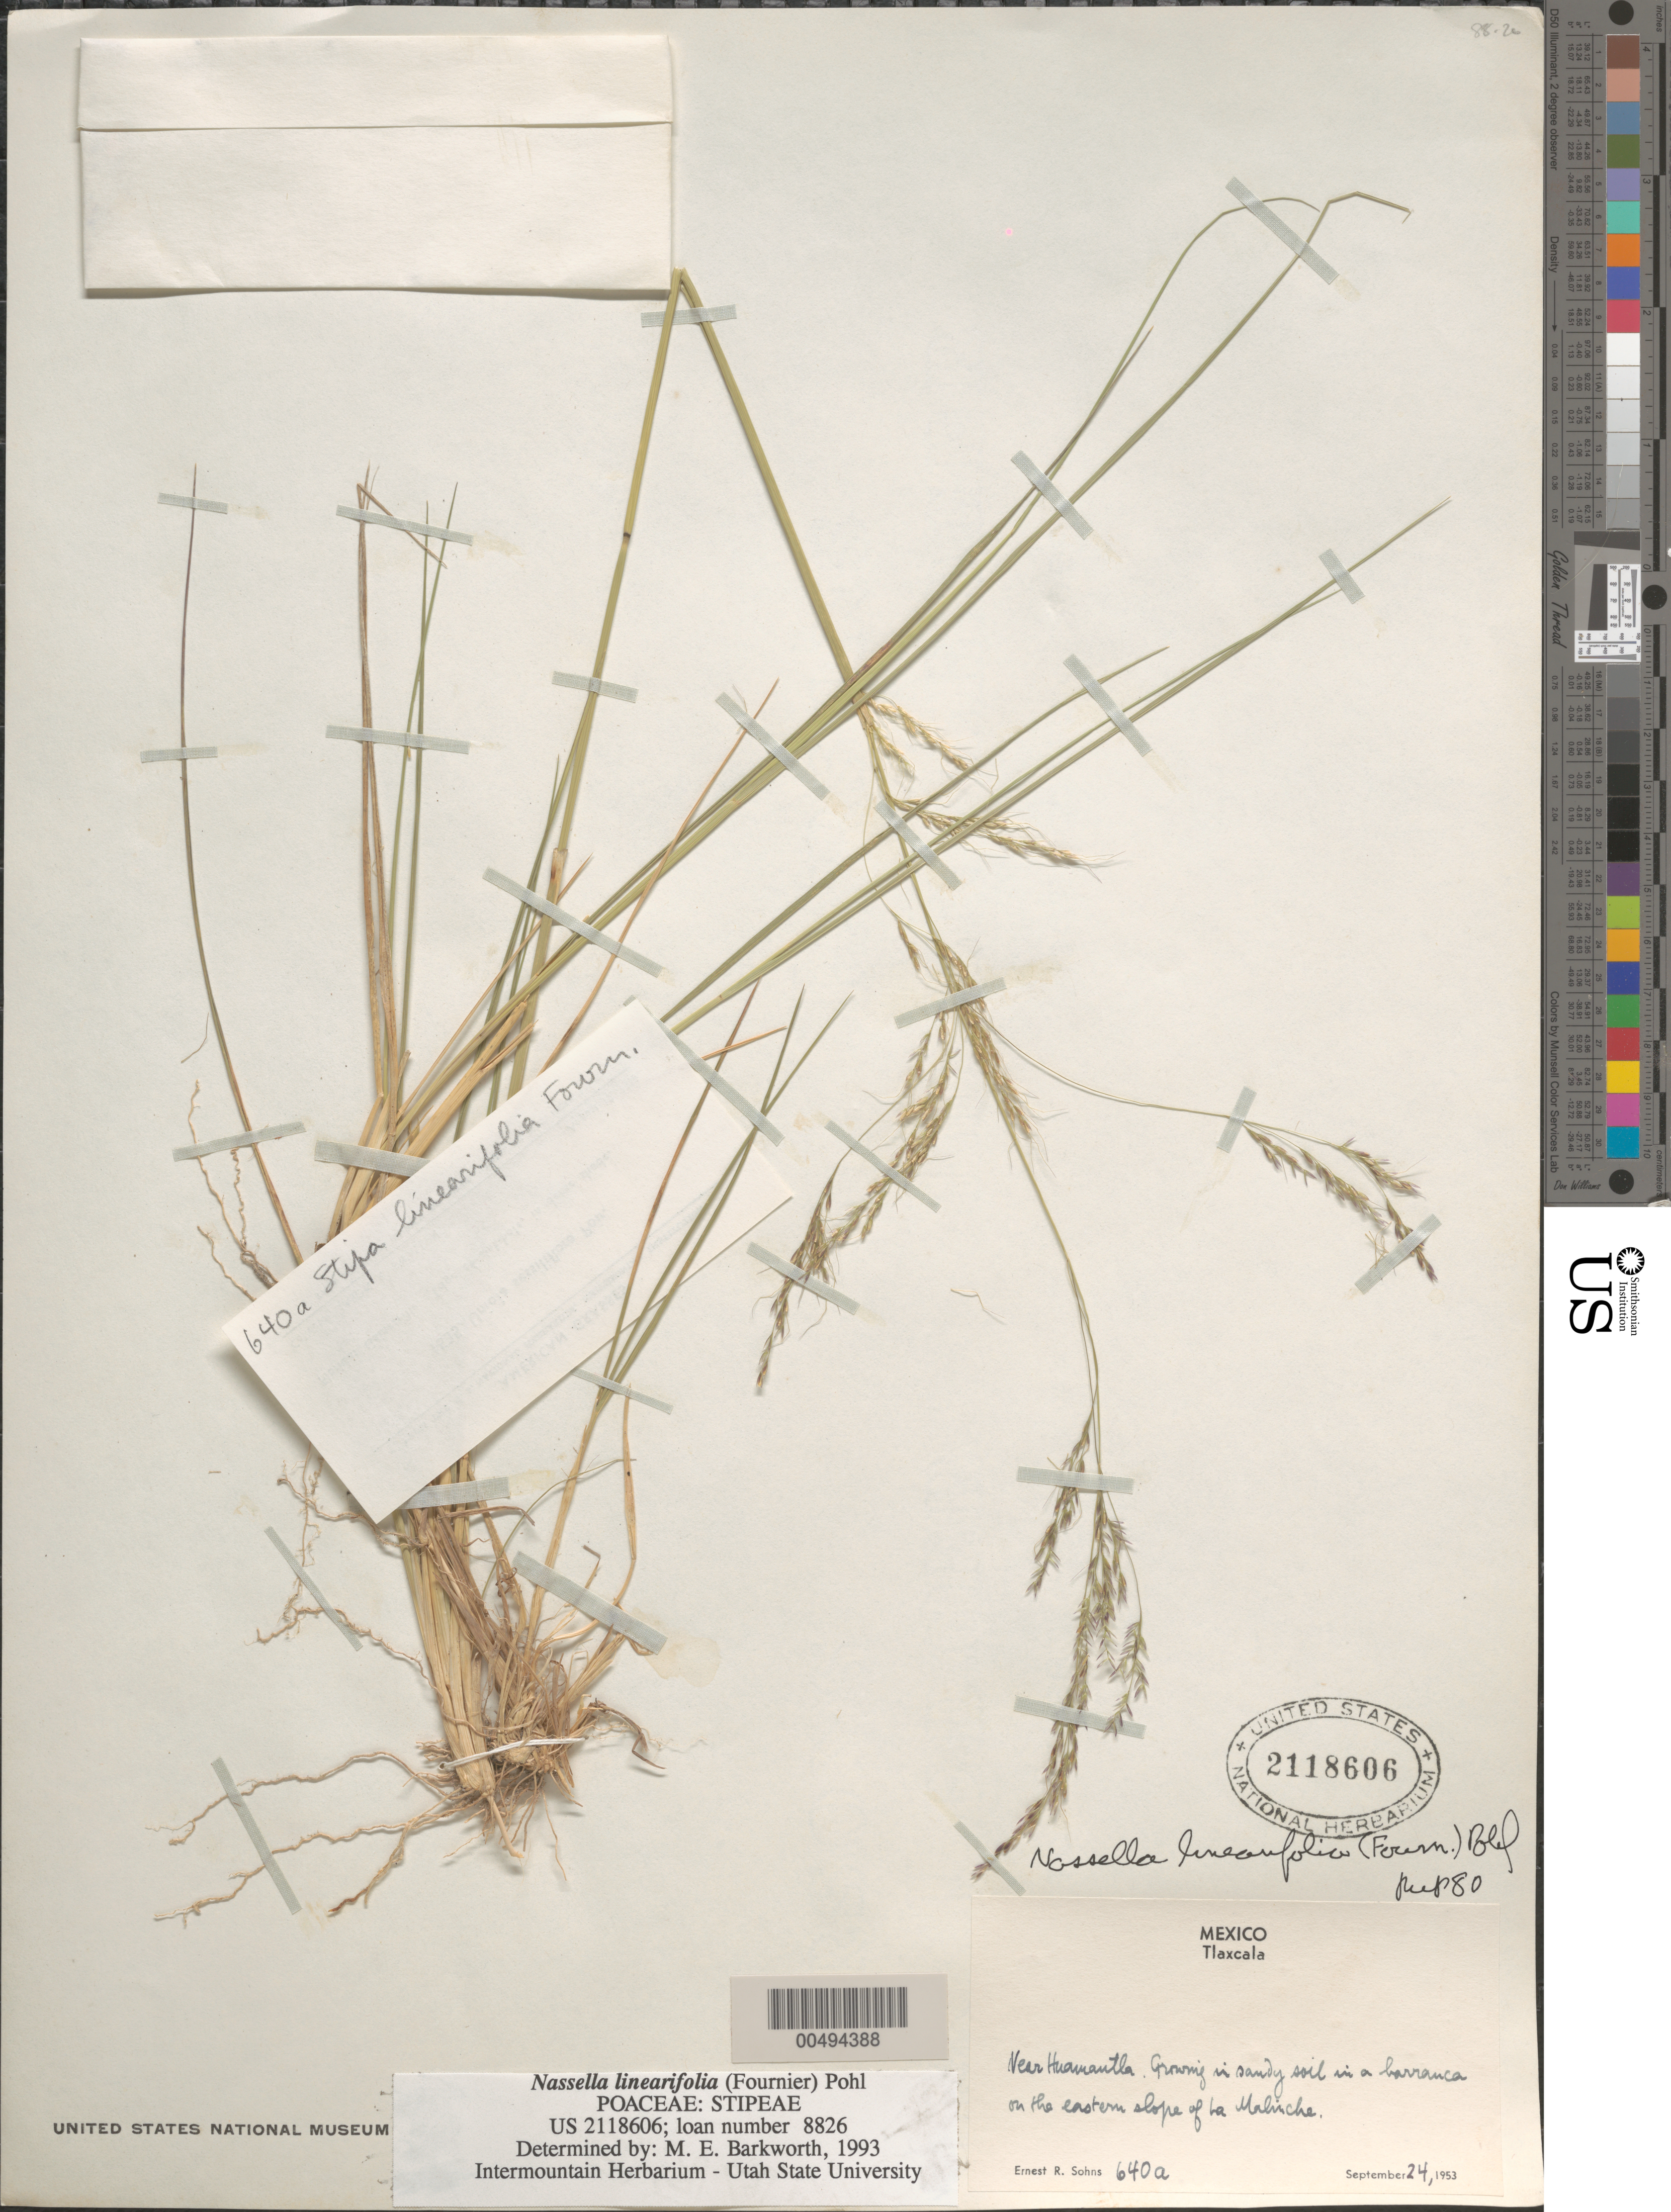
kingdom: Plantae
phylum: Tracheophyta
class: Liliopsida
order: Poales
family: Poaceae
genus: Nassella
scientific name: Nassella linearifolia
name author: (E. Fourn.) R.W. Pohl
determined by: Barkworth, M. E.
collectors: E. R. Sohns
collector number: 640a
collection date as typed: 24 Sep 1953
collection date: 1953-09-24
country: Mexico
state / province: Tlaxcala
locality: Near Huamantla, in a barranca on the E slope of La Malinche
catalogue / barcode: US 2118606